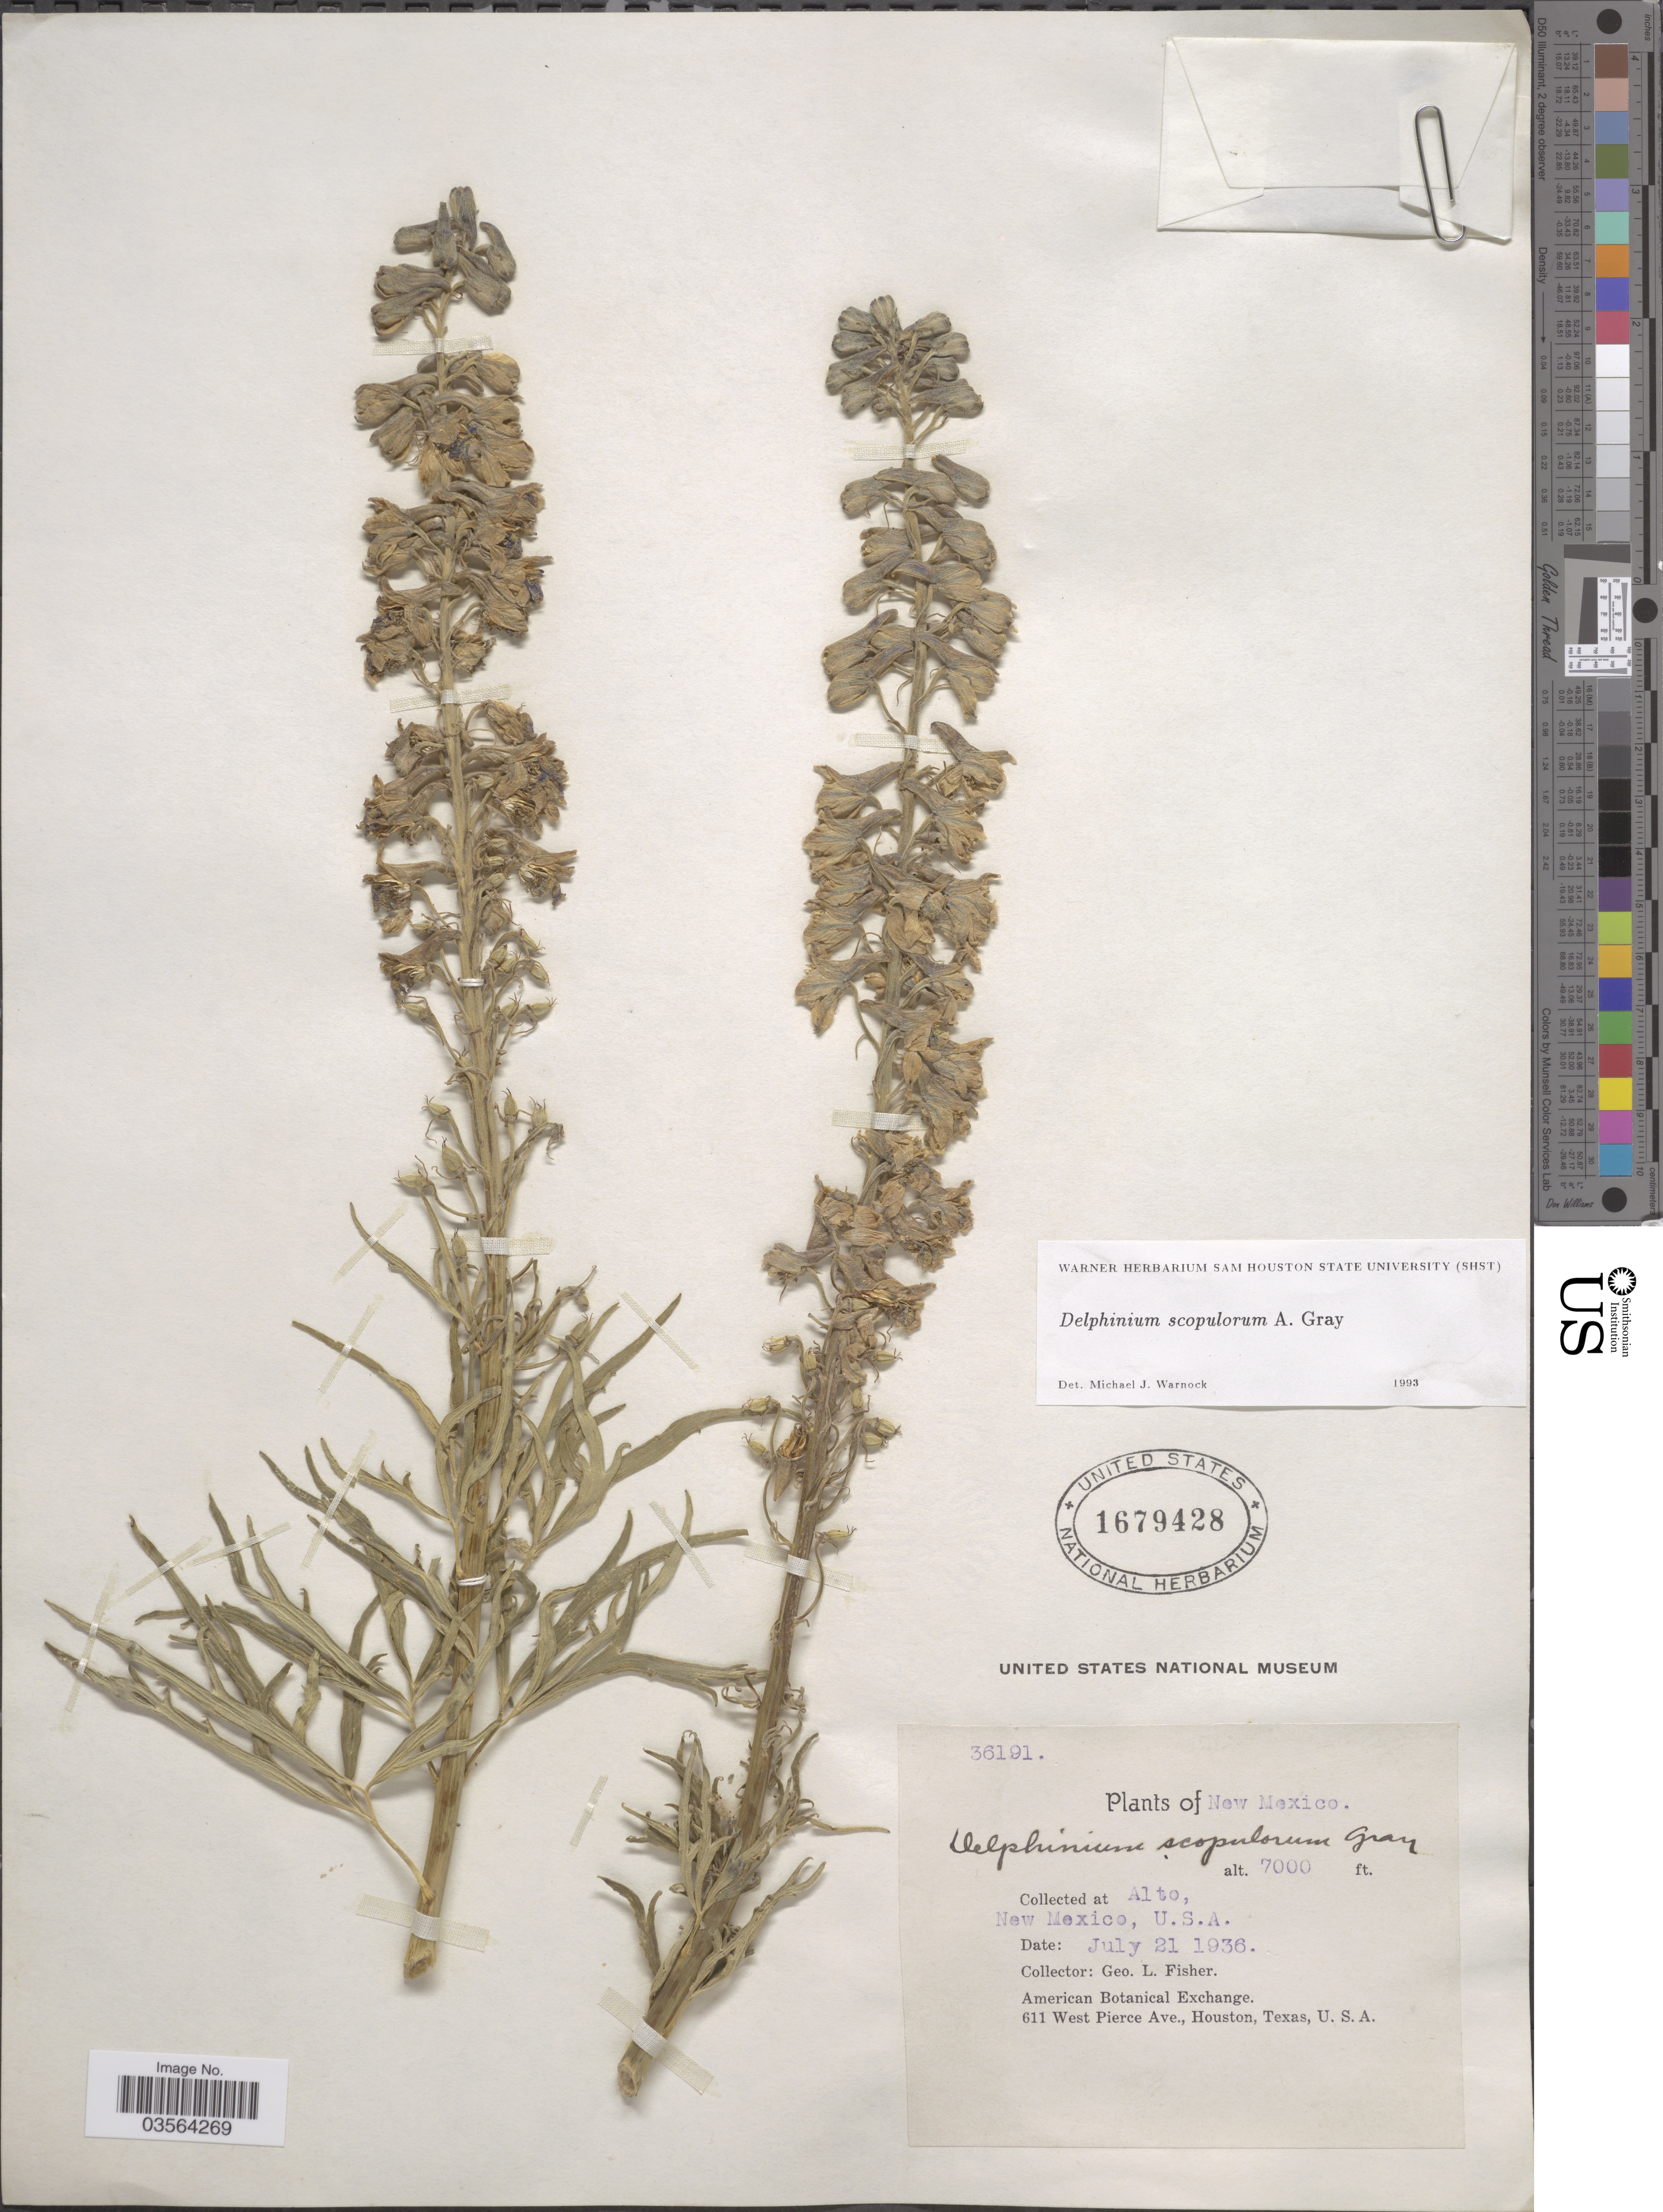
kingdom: Plantae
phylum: Tracheophyta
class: Magnoliopsida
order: Ranunculales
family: Ranunculaceae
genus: Delphinium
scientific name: Delphinium scopulorum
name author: A. Gray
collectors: G. L. Fisher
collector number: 36191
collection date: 1936-07-21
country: United States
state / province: New Mexico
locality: Alto.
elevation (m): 2134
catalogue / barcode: US 1679428